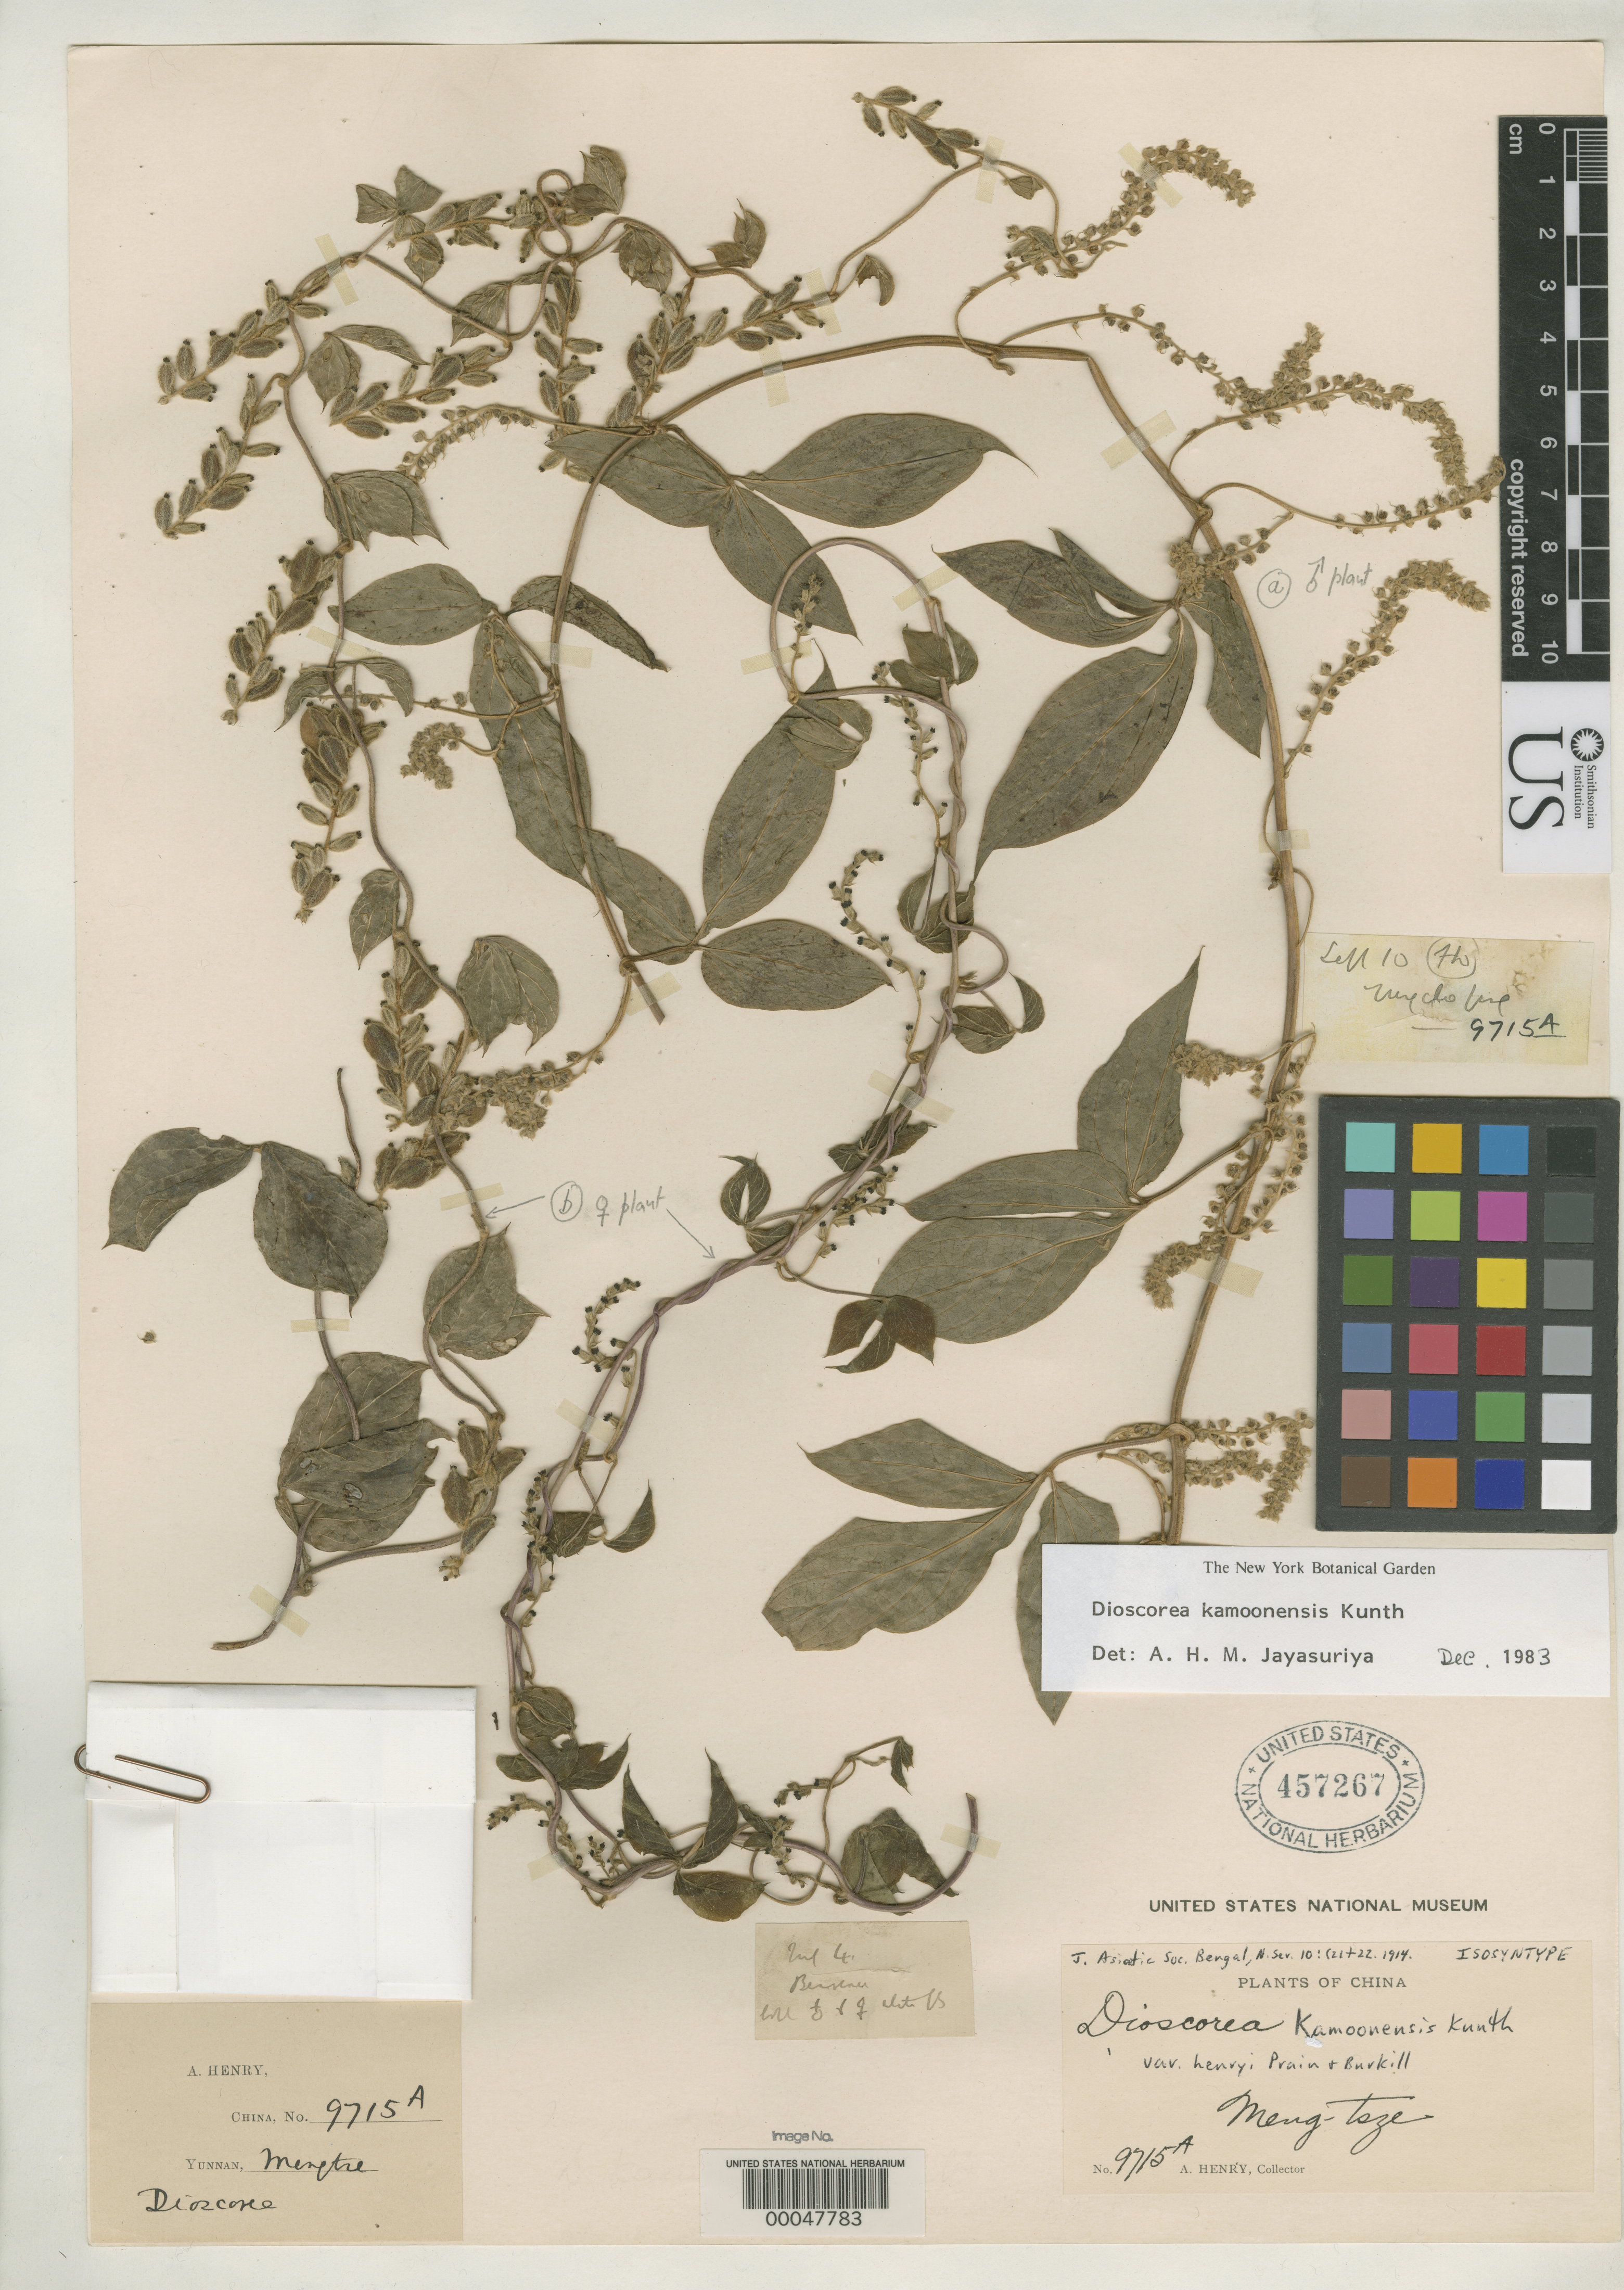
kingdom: Plantae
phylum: Tracheophyta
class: Liliopsida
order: Dioscoreales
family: Dioscoreaceae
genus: Dioscorea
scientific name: Dioscorea kamoonensis var. henryi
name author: Prain & Burkill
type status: Isosyntype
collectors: A. Henry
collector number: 9715 A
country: China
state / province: Yunnan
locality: Meng-tze.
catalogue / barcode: US 457267